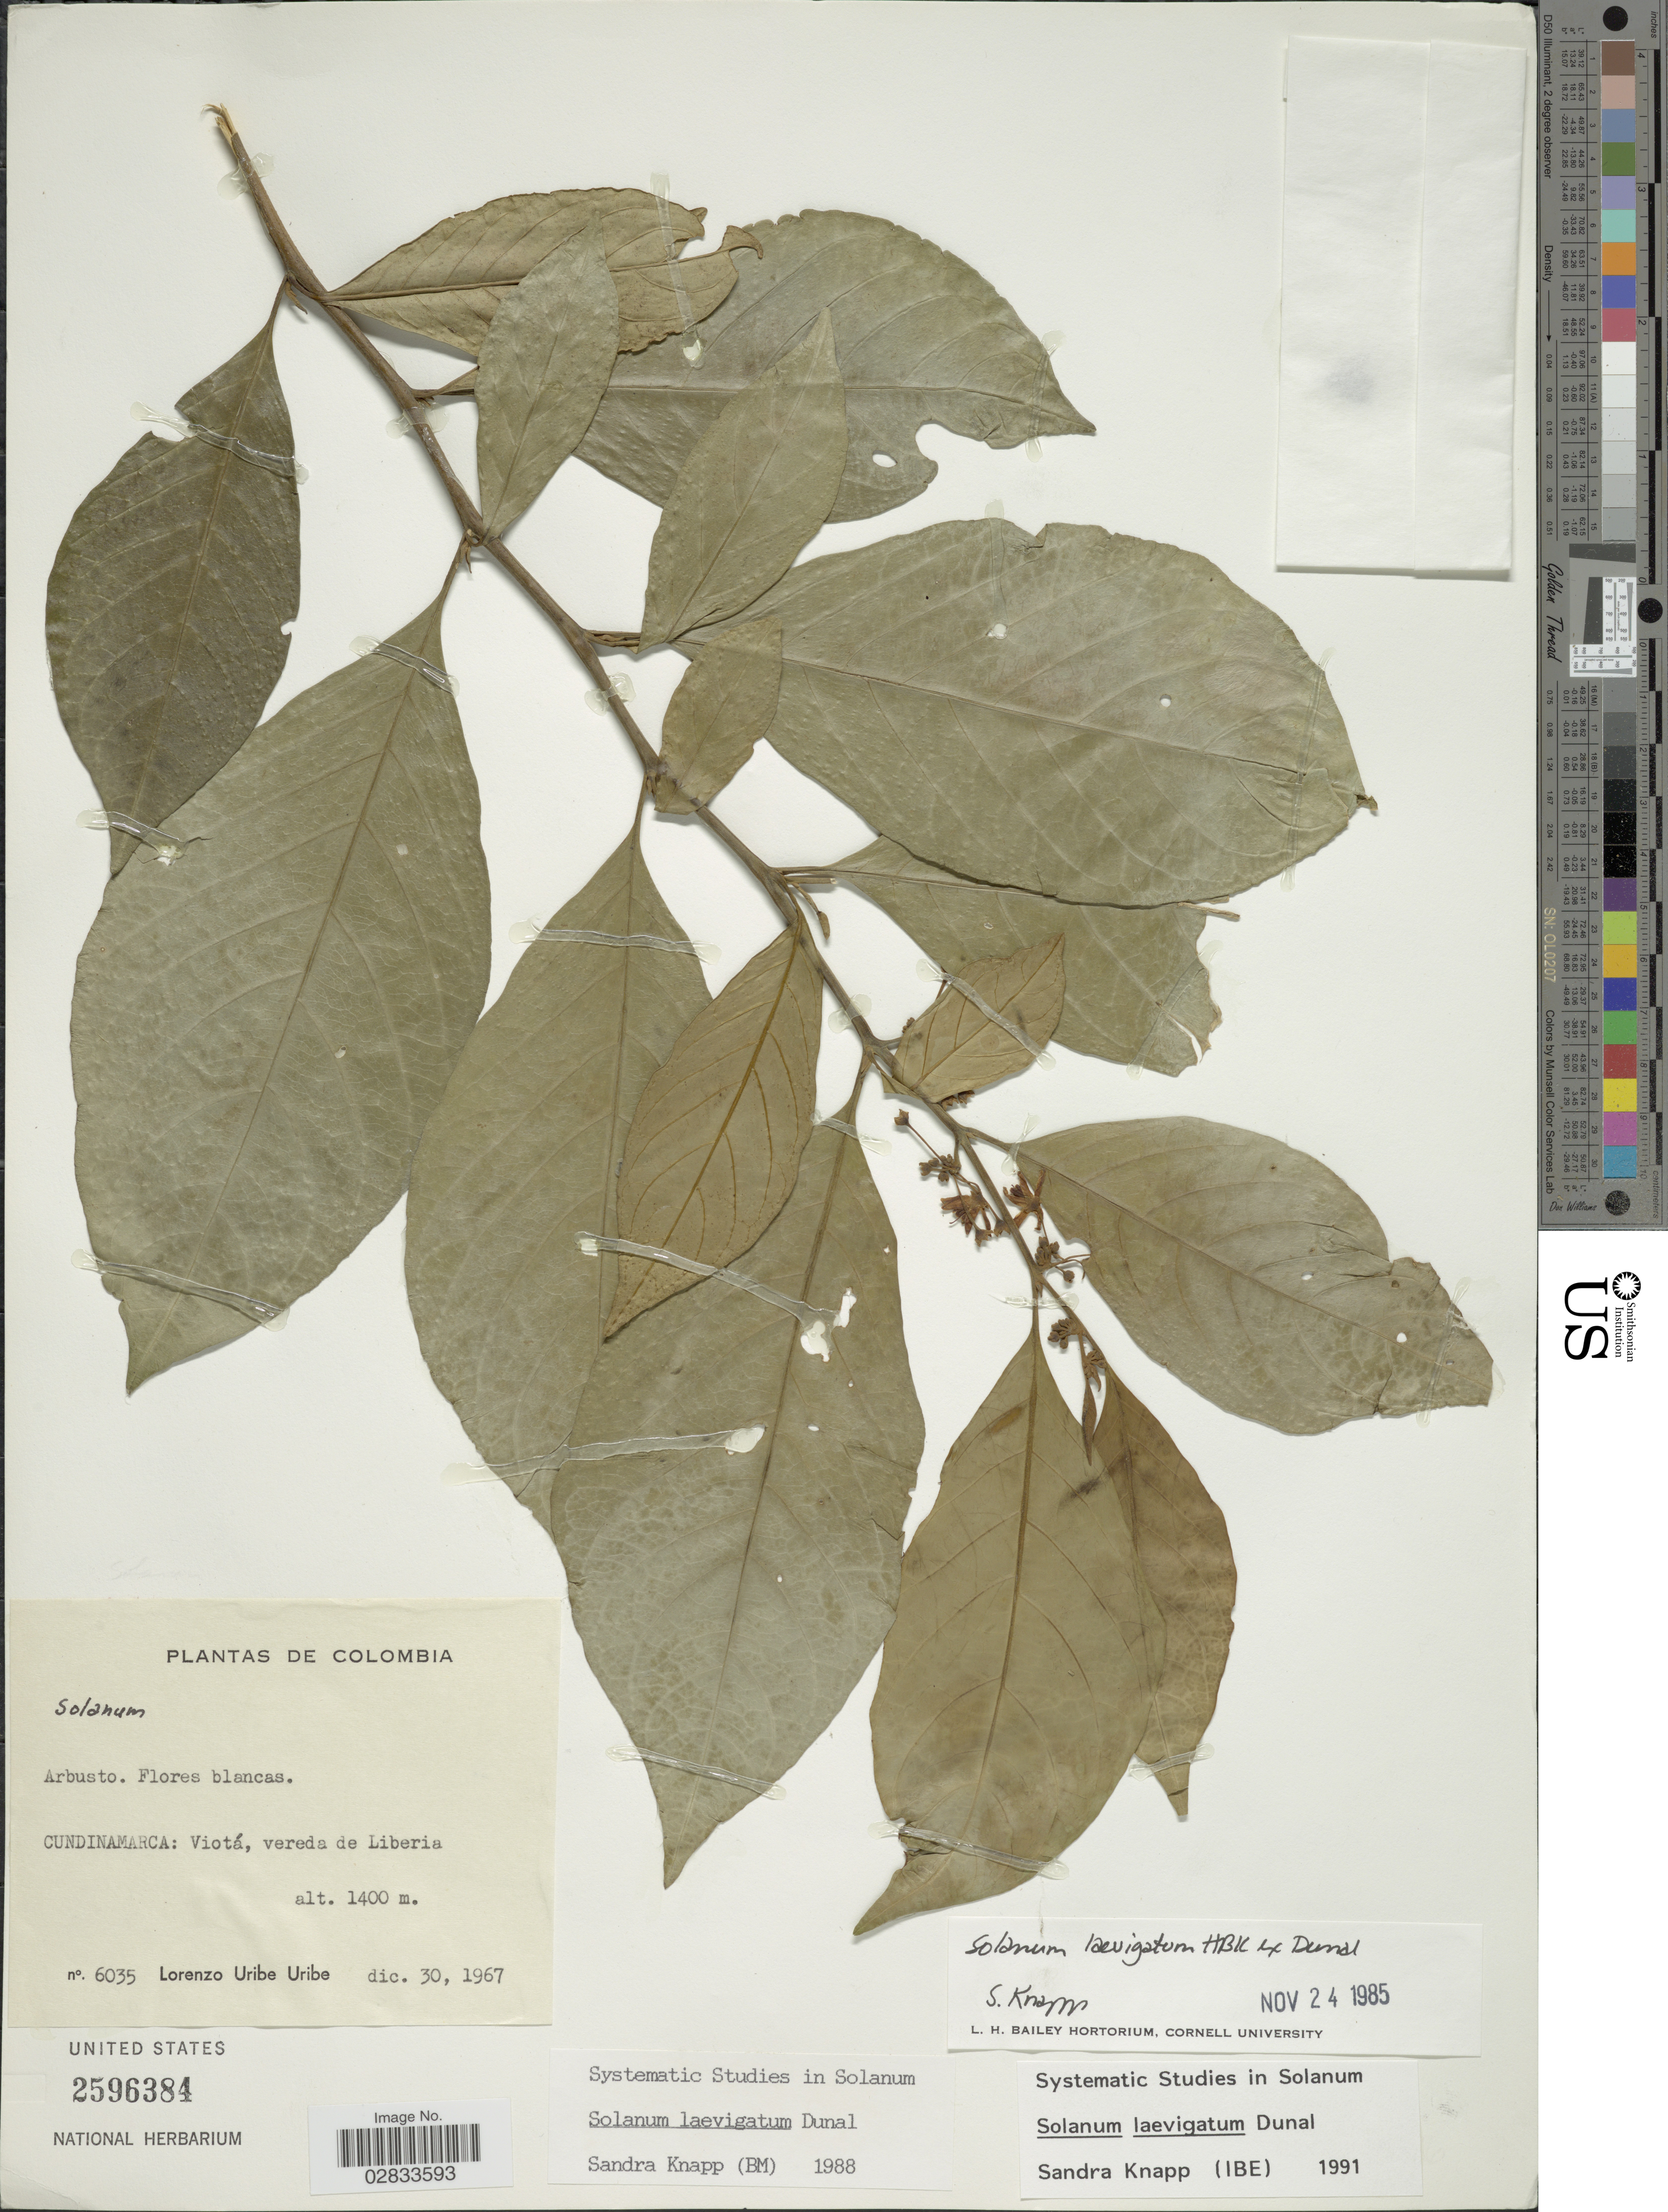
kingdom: Plantae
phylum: Tracheophyta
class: Magnoliopsida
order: Solanales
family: Solanaceae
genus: Solanum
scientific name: Solanum laevigatum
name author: Dunal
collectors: L. Uribe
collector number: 6035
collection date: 1967-12-30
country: Colombia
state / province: Cundinamarca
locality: Viotá, vereda de Liberia.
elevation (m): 1400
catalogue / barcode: US 2596384